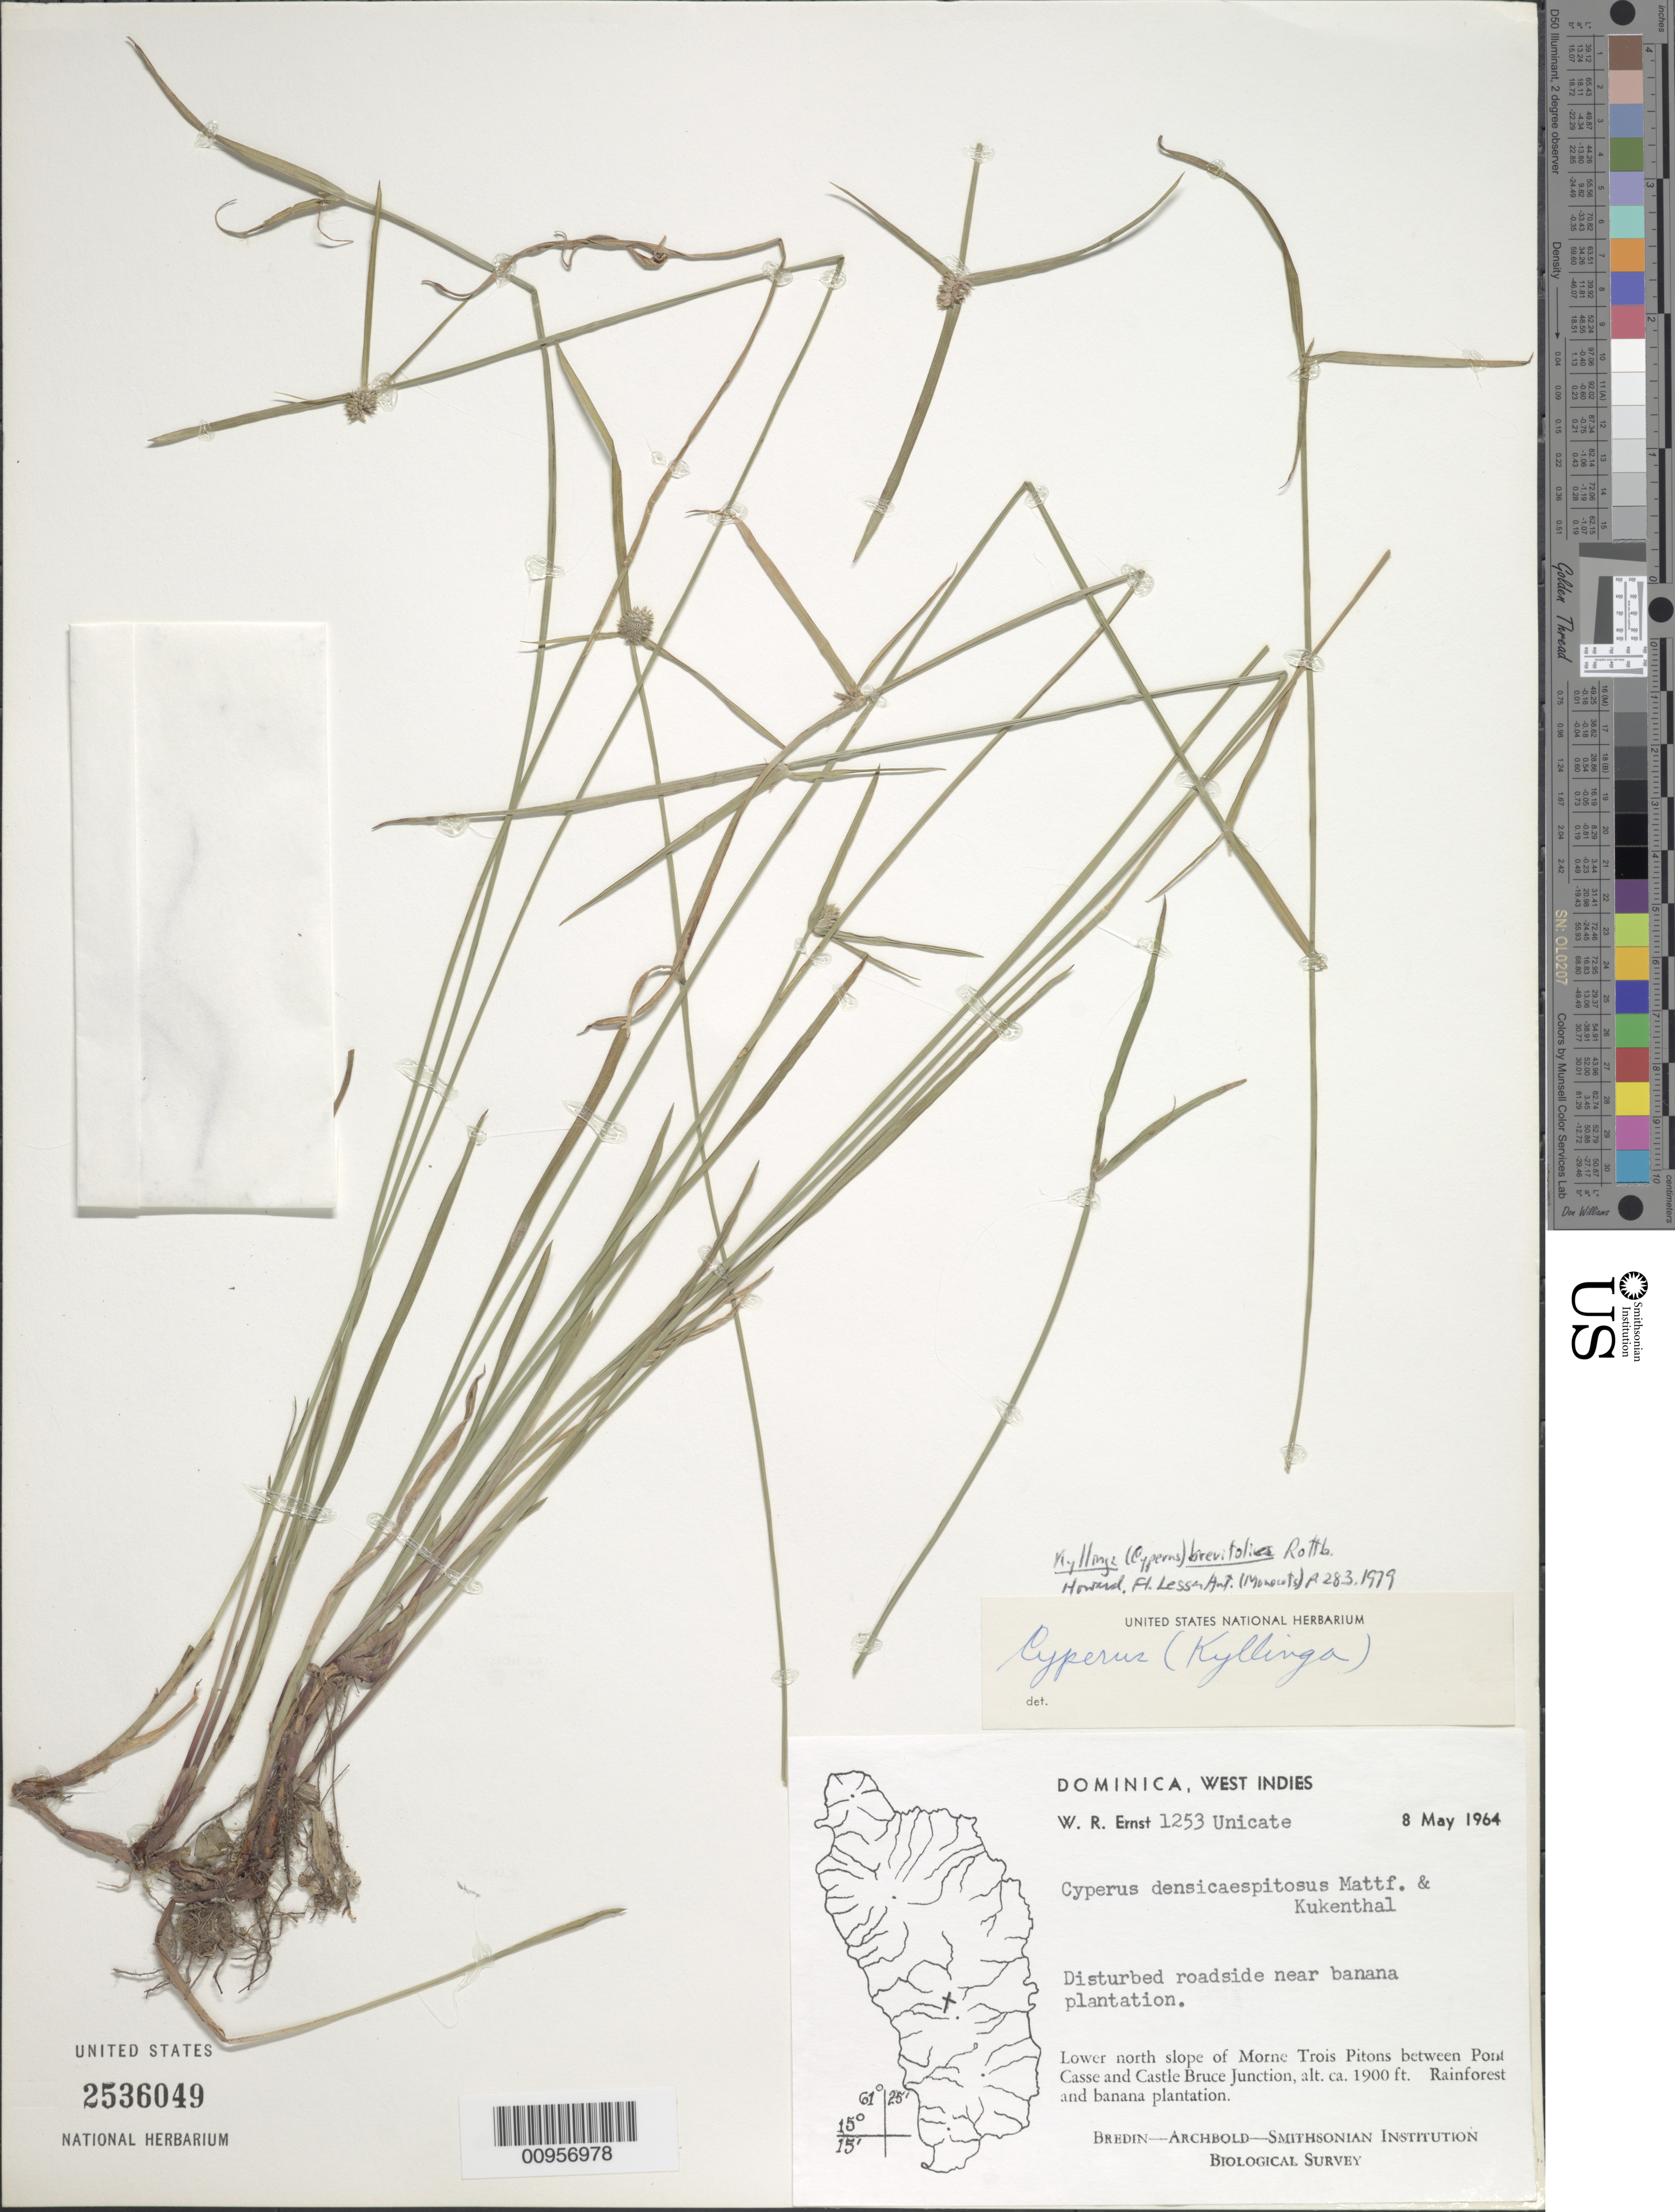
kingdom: Plantae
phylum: Tracheophyta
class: Liliopsida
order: Poales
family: Cyperaceae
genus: Cyperus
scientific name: Cyperus brevifolius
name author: (Rottb.) Hassk.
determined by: Strong, M. T., (US), Smithsonian Institution - National Museum of Natural History (UNITED STATES)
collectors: W. R. Ernst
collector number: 1253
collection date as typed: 08 May 1964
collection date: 1964-05-08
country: Dominica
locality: Roadside area near banana plantation on lower north slope of Morne Trois Pitons between Pont Cassé and Castle Bruce Junction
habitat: Disturbed roadside area near banana plantation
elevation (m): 579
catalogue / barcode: US 2536049